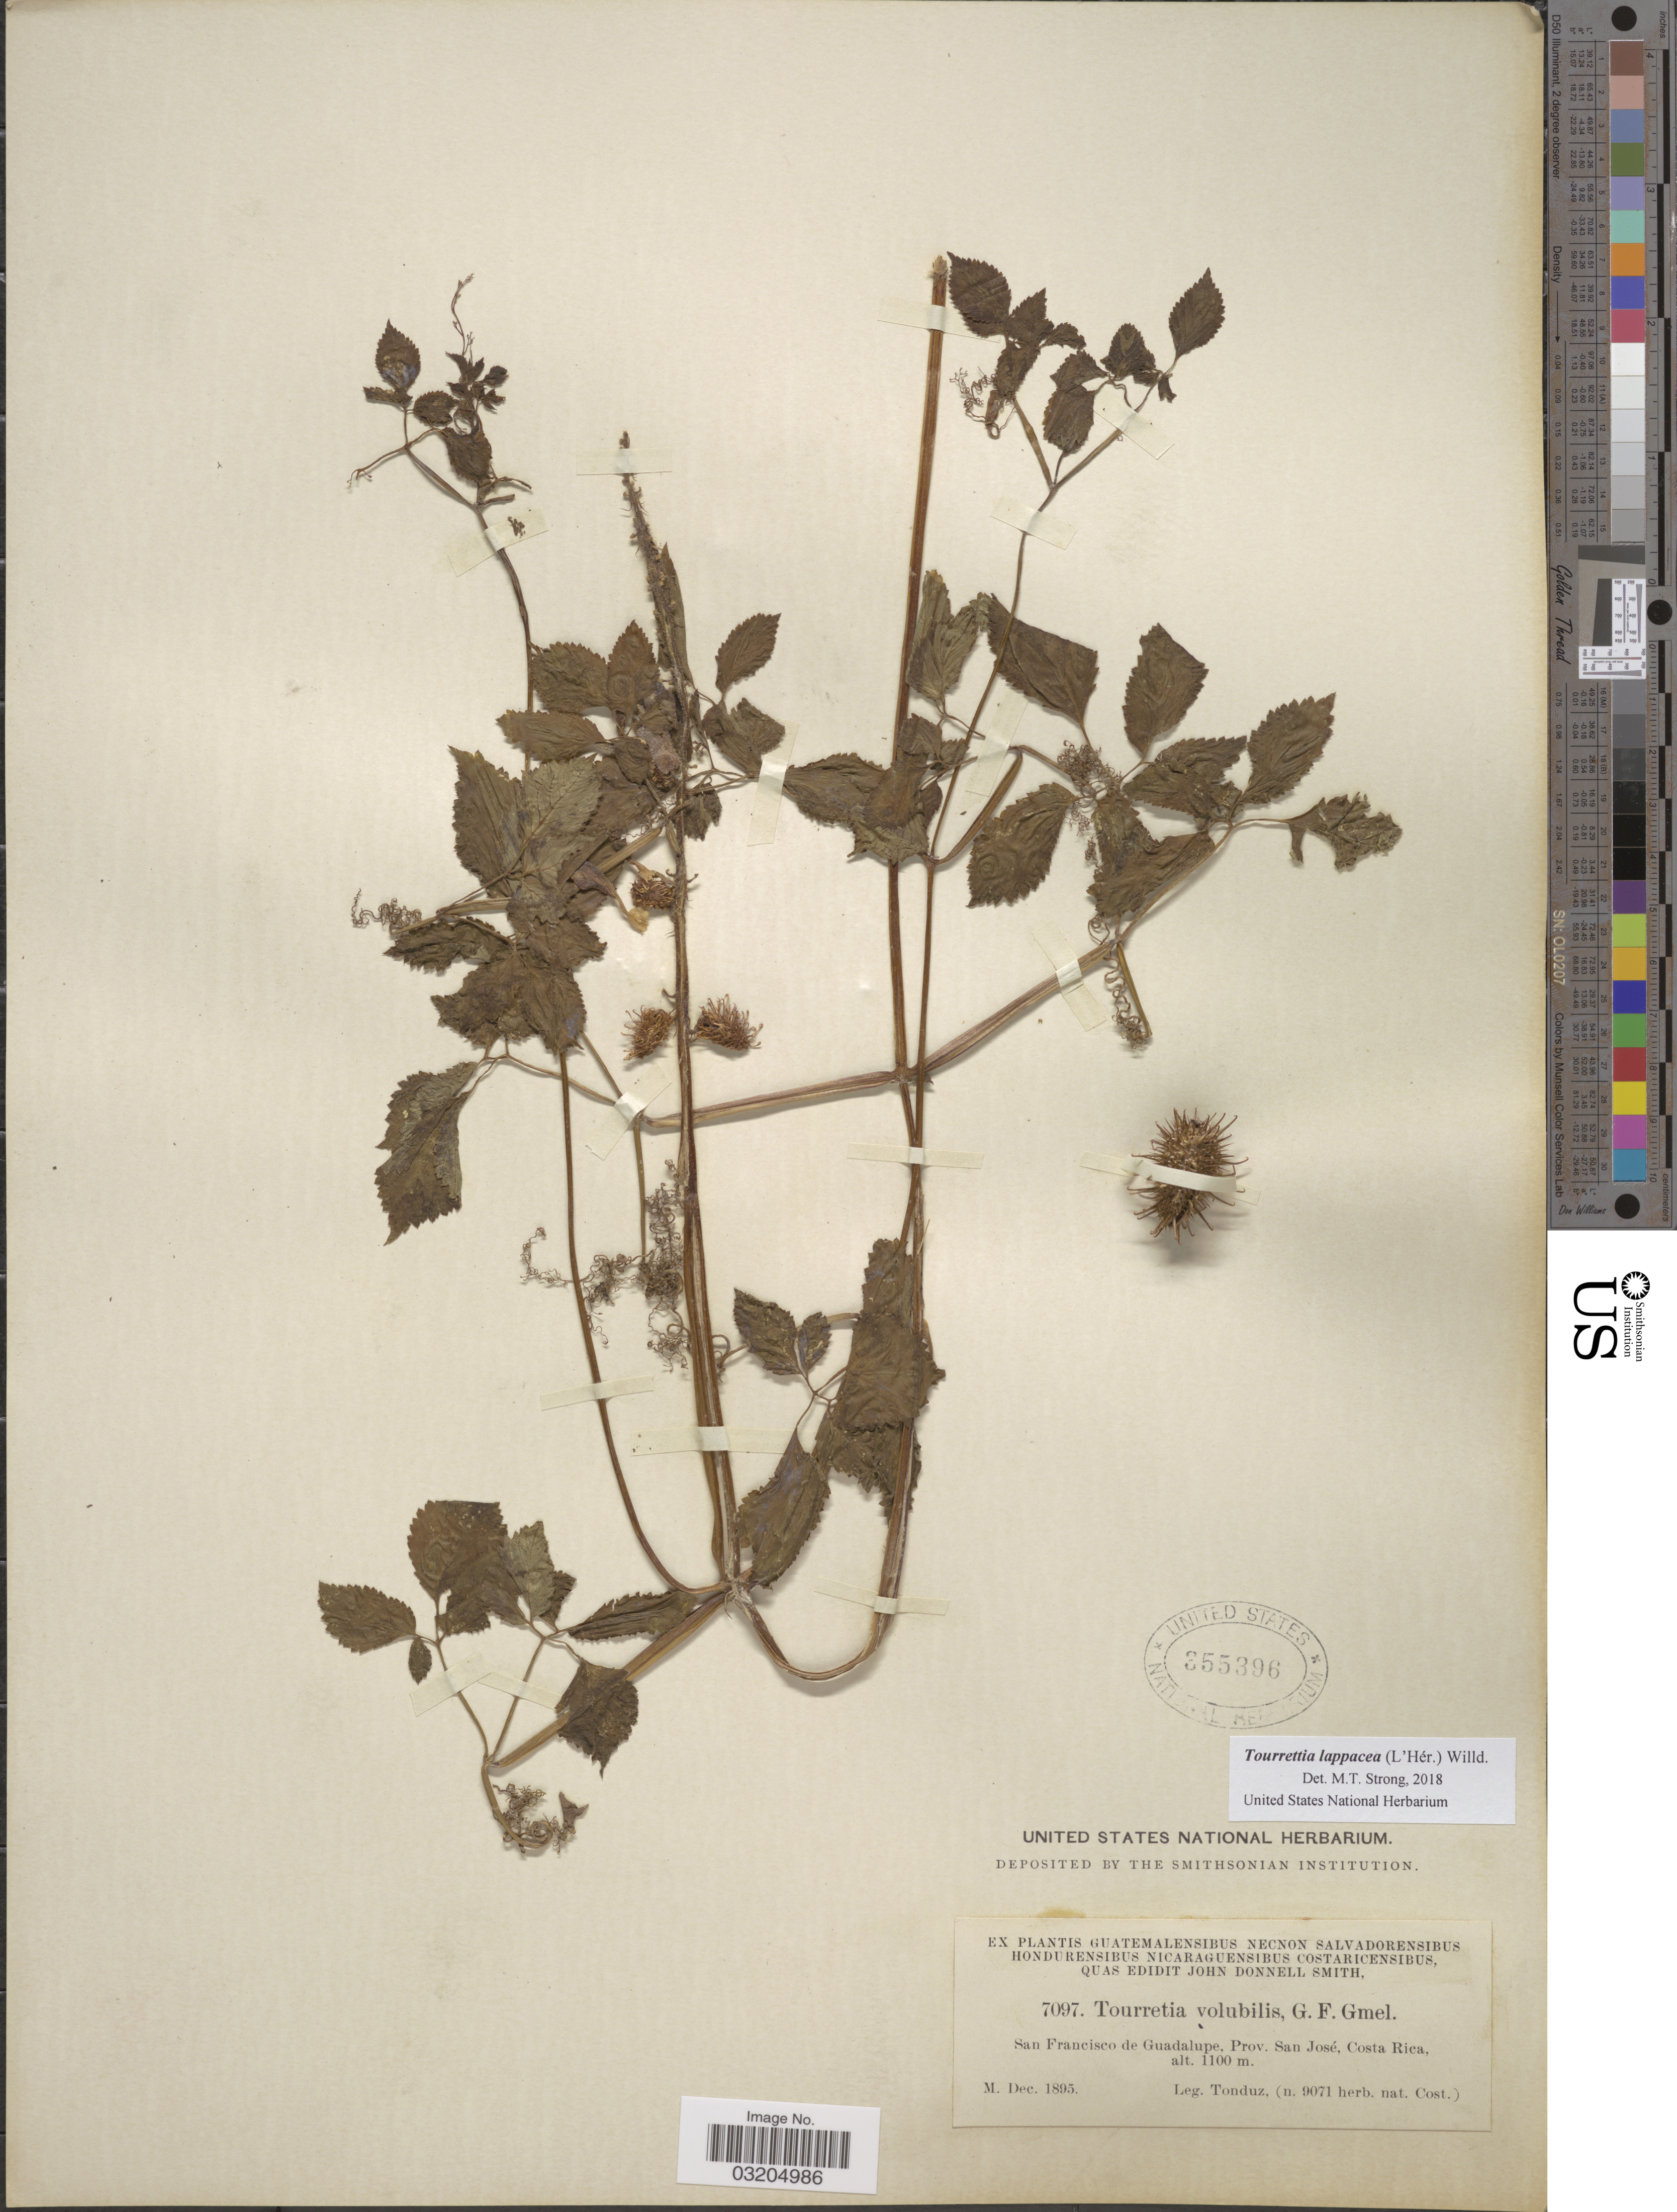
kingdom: Plantae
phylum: Tracheophyta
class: Magnoliopsida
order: Lamiales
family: Bignoniaceae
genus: Tourrettia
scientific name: Tourrettia lappacea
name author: (L'Hér.) Willd.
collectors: Tonduz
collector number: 7097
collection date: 1895-12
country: Costa Rica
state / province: San José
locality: San Francisco de Guadalupe.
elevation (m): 1100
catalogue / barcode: US 355396